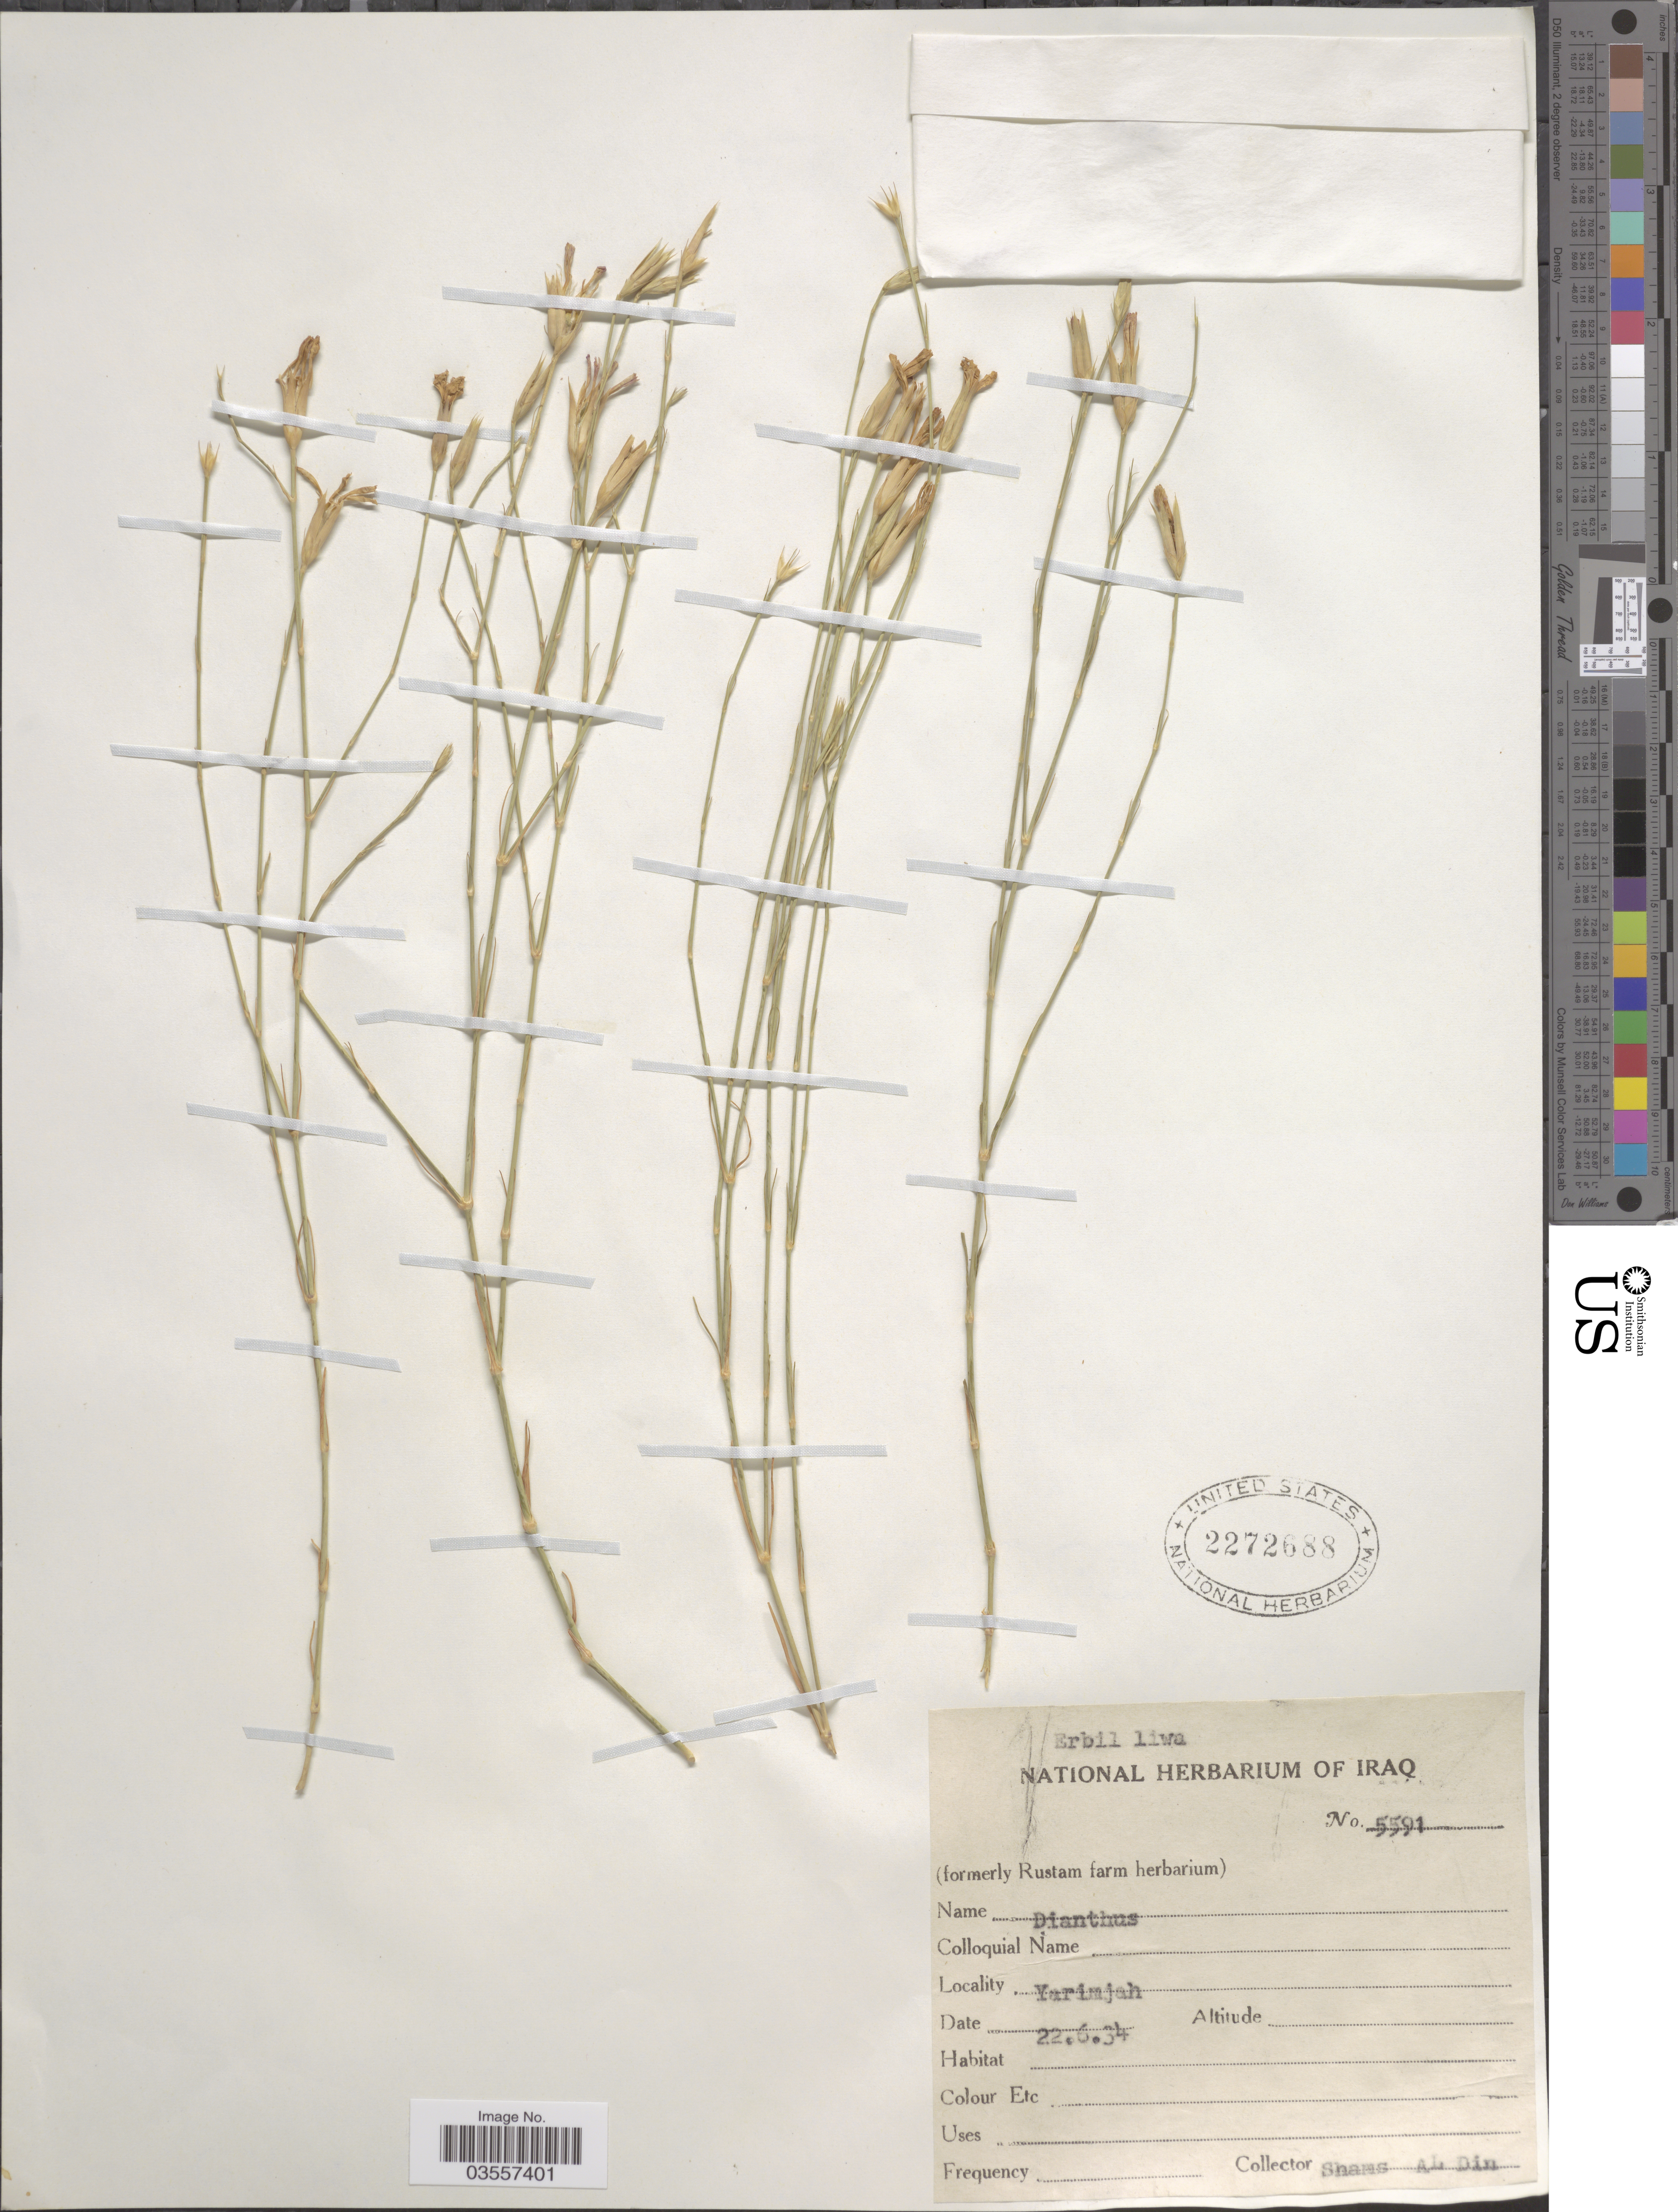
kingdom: Plantae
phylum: Tracheophyta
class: Magnoliopsida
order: Caryophyllales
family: Caryophyllaceae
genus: Dianthus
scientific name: Dianthus sp.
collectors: S. al Din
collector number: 5591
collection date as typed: Transcribed d/m/y: 22/6/34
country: Iraq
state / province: Arbīl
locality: Erbil liwa. Yarimjah.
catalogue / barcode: US 2272688